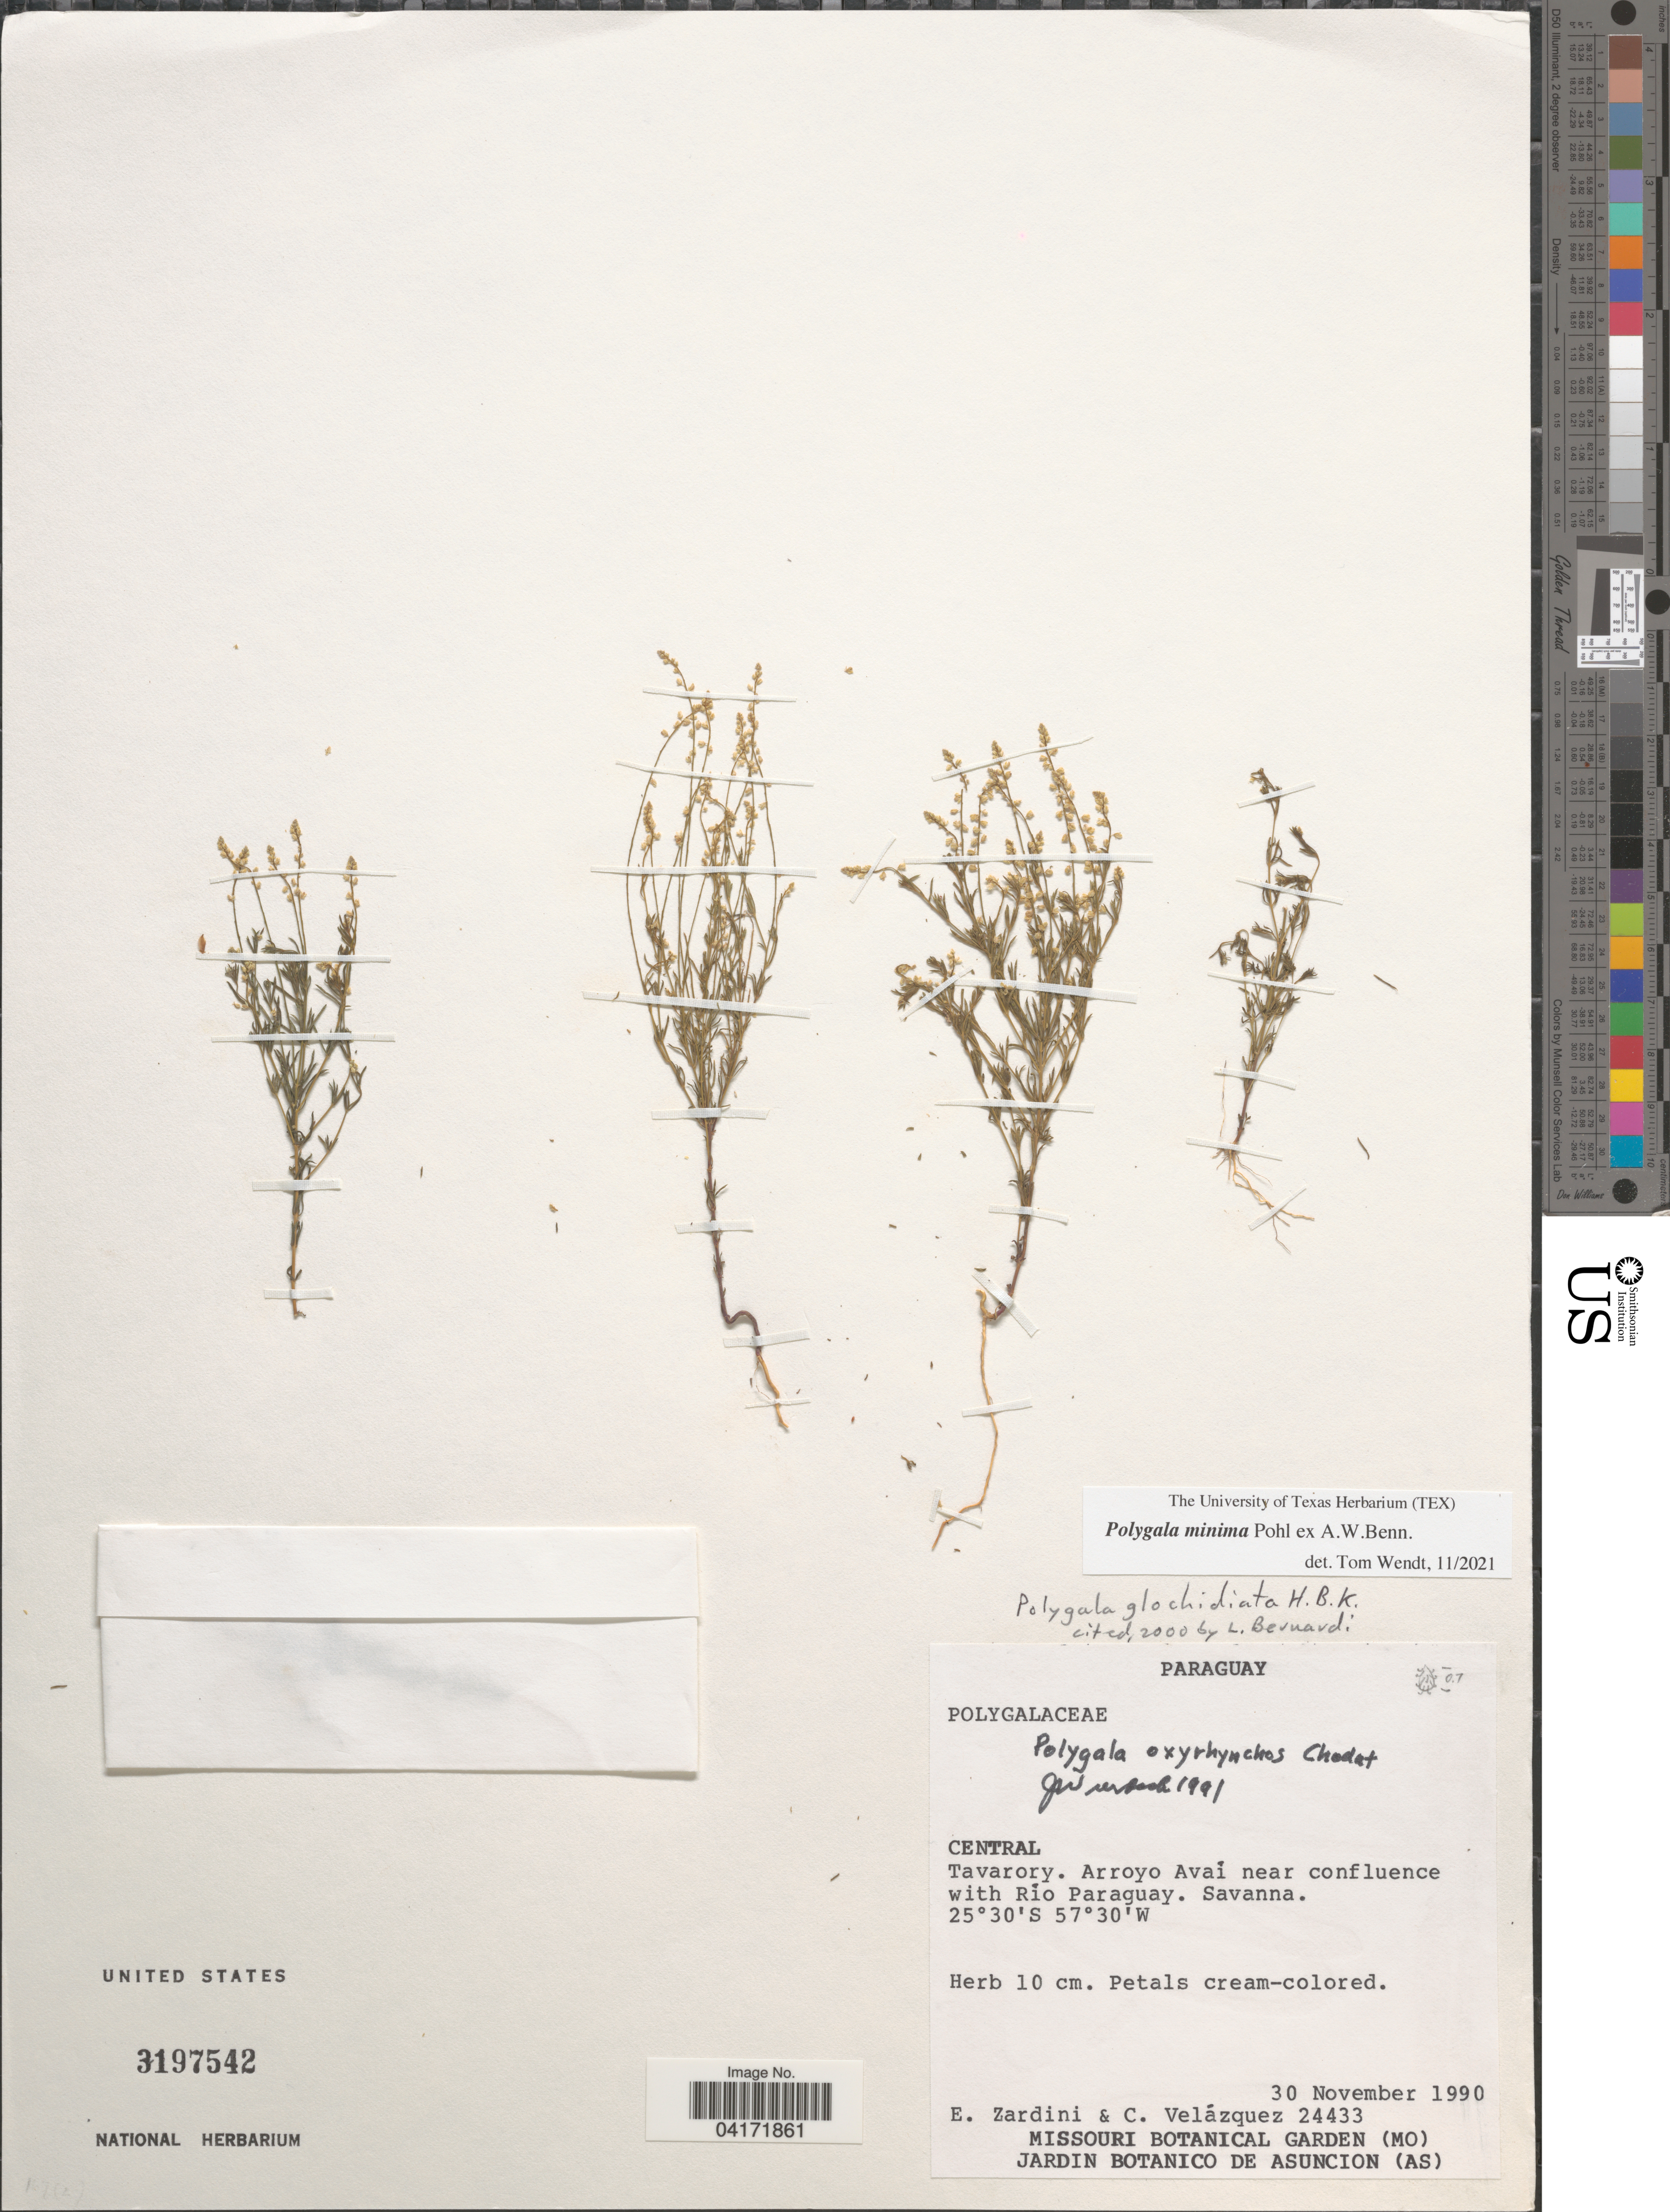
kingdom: Plantae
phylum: Tracheophyta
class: Magnoliopsida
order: Fabales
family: Polygalaceae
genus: Polygala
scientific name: Polygala minima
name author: Pohl ex A.W. Benn.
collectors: E. Zardini & C. Velázquez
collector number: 24433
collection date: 1990-11-30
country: Paraguay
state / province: Central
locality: Tavarory. Arroyo Avai near confluence with Rio Paraguay.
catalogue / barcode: US 3197542